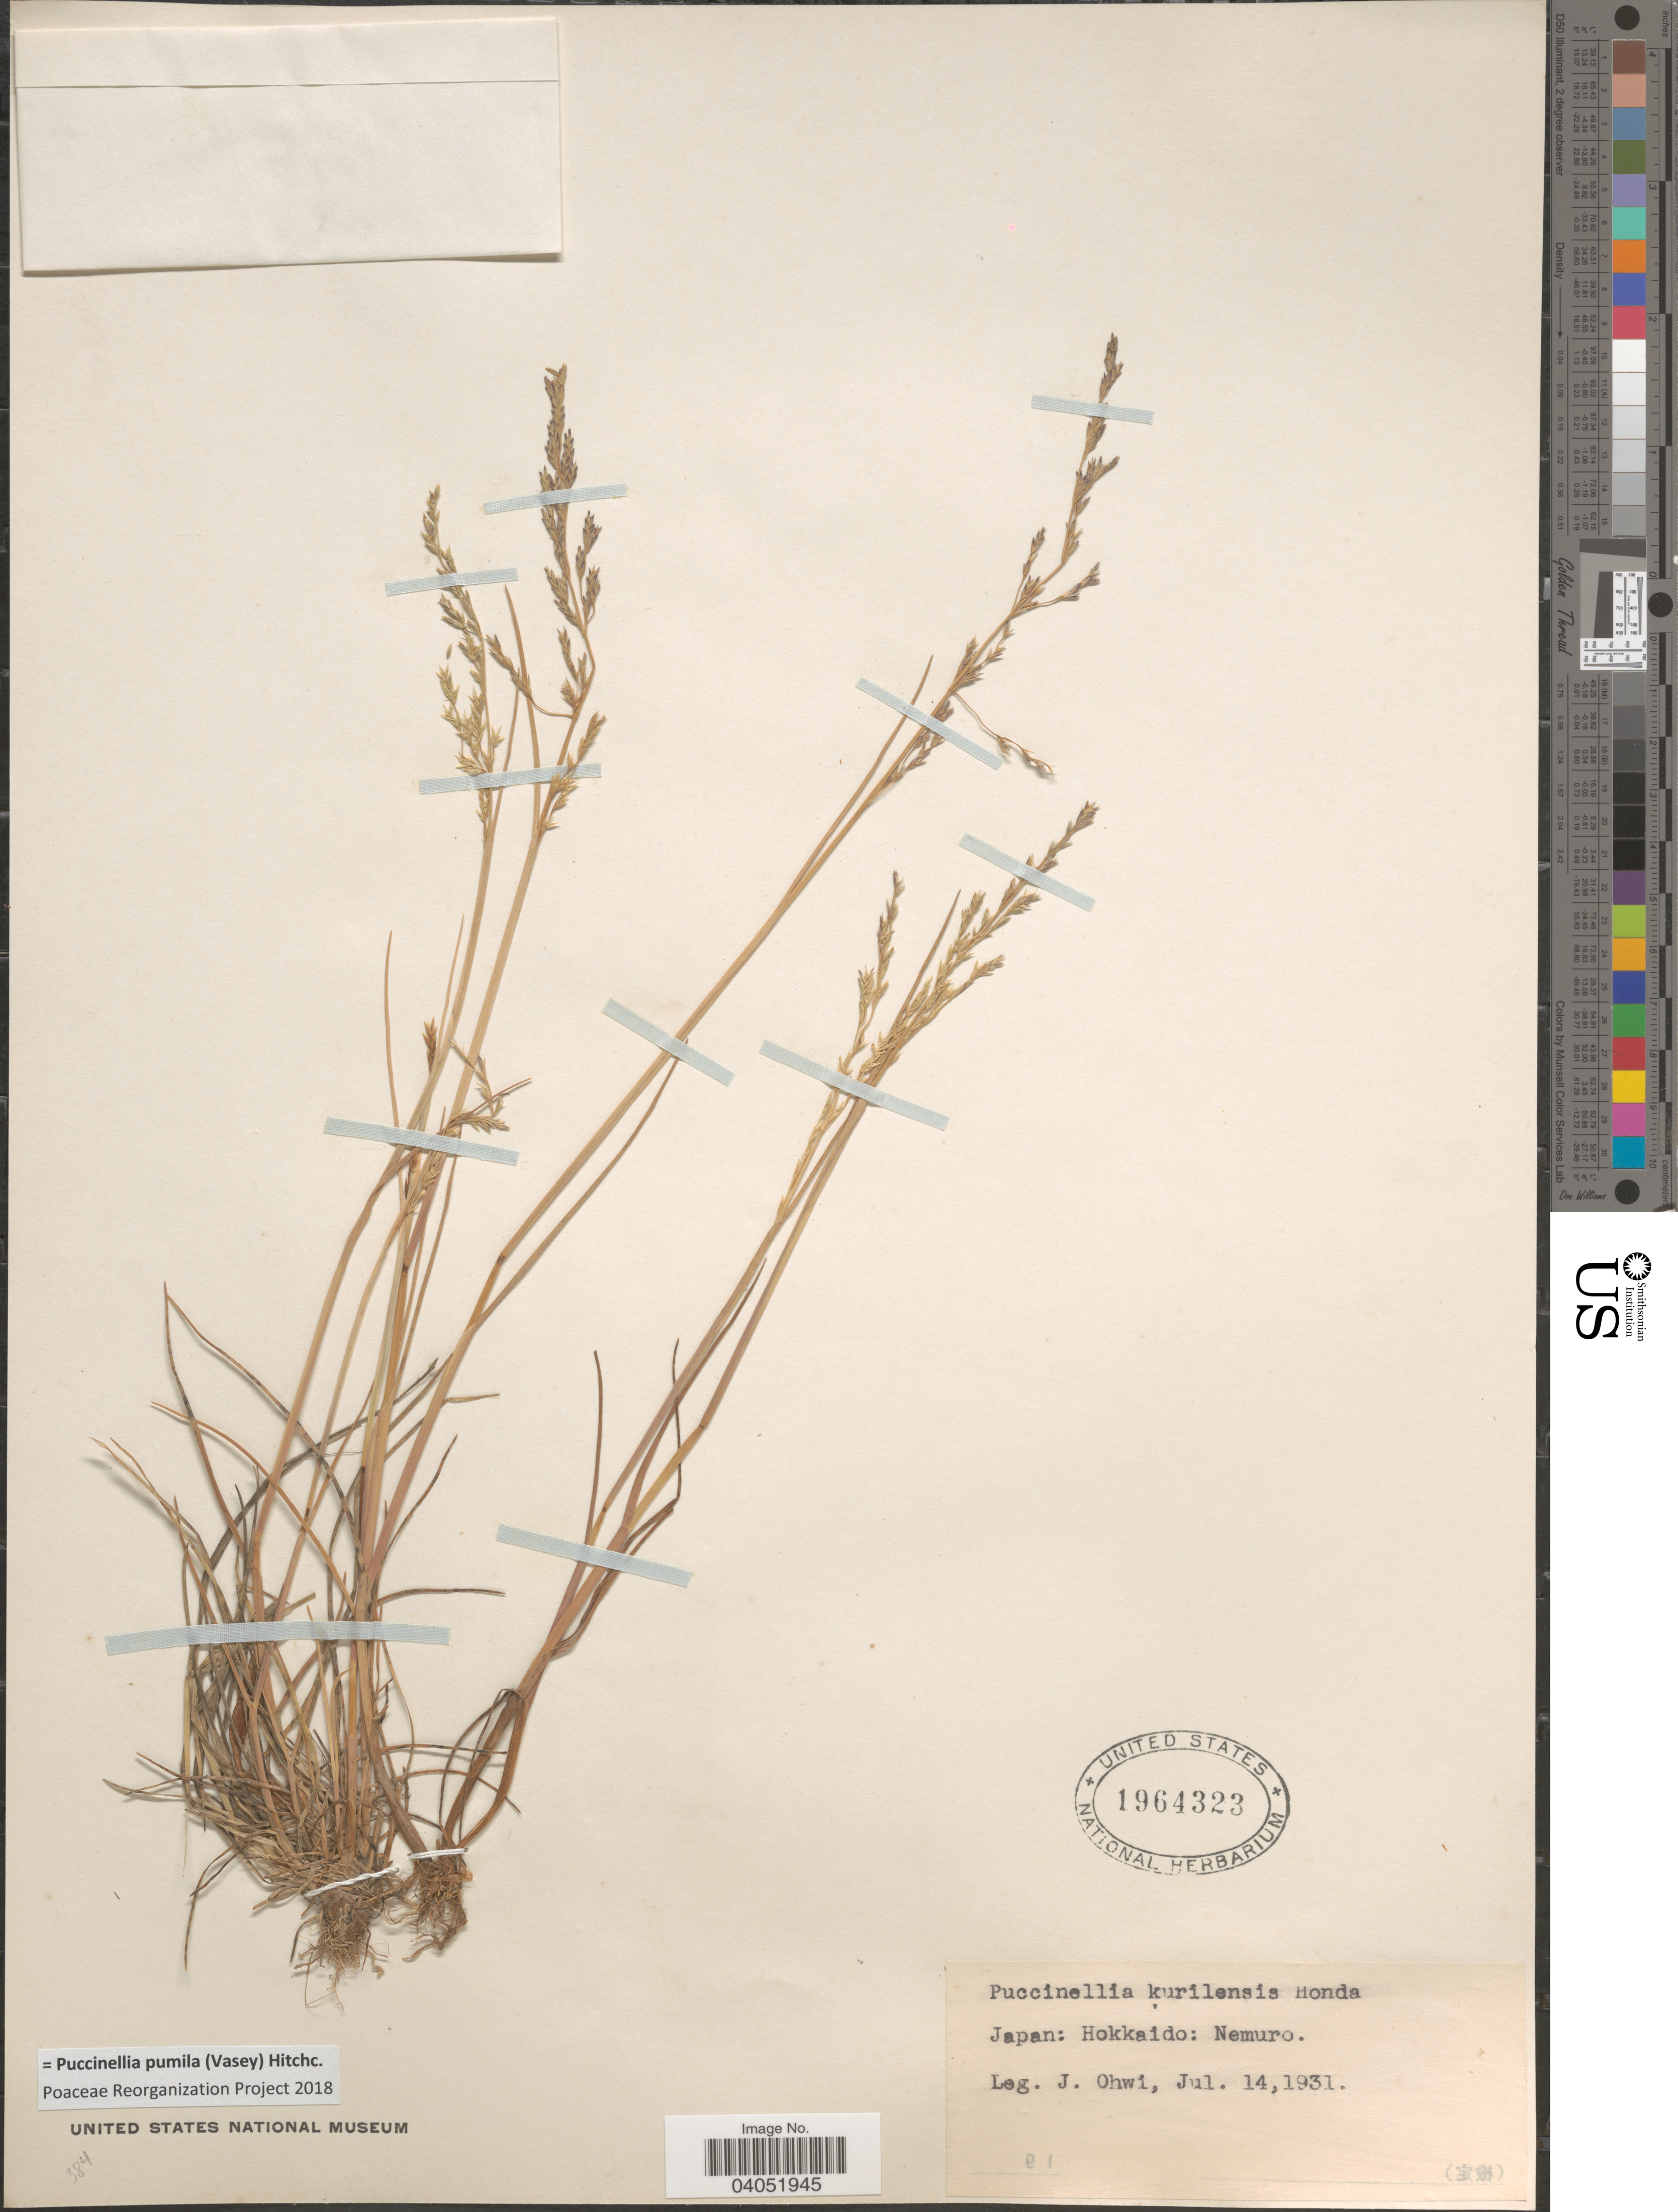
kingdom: Plantae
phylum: Tracheophyta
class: Liliopsida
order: Poales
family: Poaceae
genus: Puccinellia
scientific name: Puccinellia pumila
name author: (Vasey) Hitchc.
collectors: J. Ohwi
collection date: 1931-07-14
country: Japan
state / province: Hokkaidō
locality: Nemuro.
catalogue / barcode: US 1964323